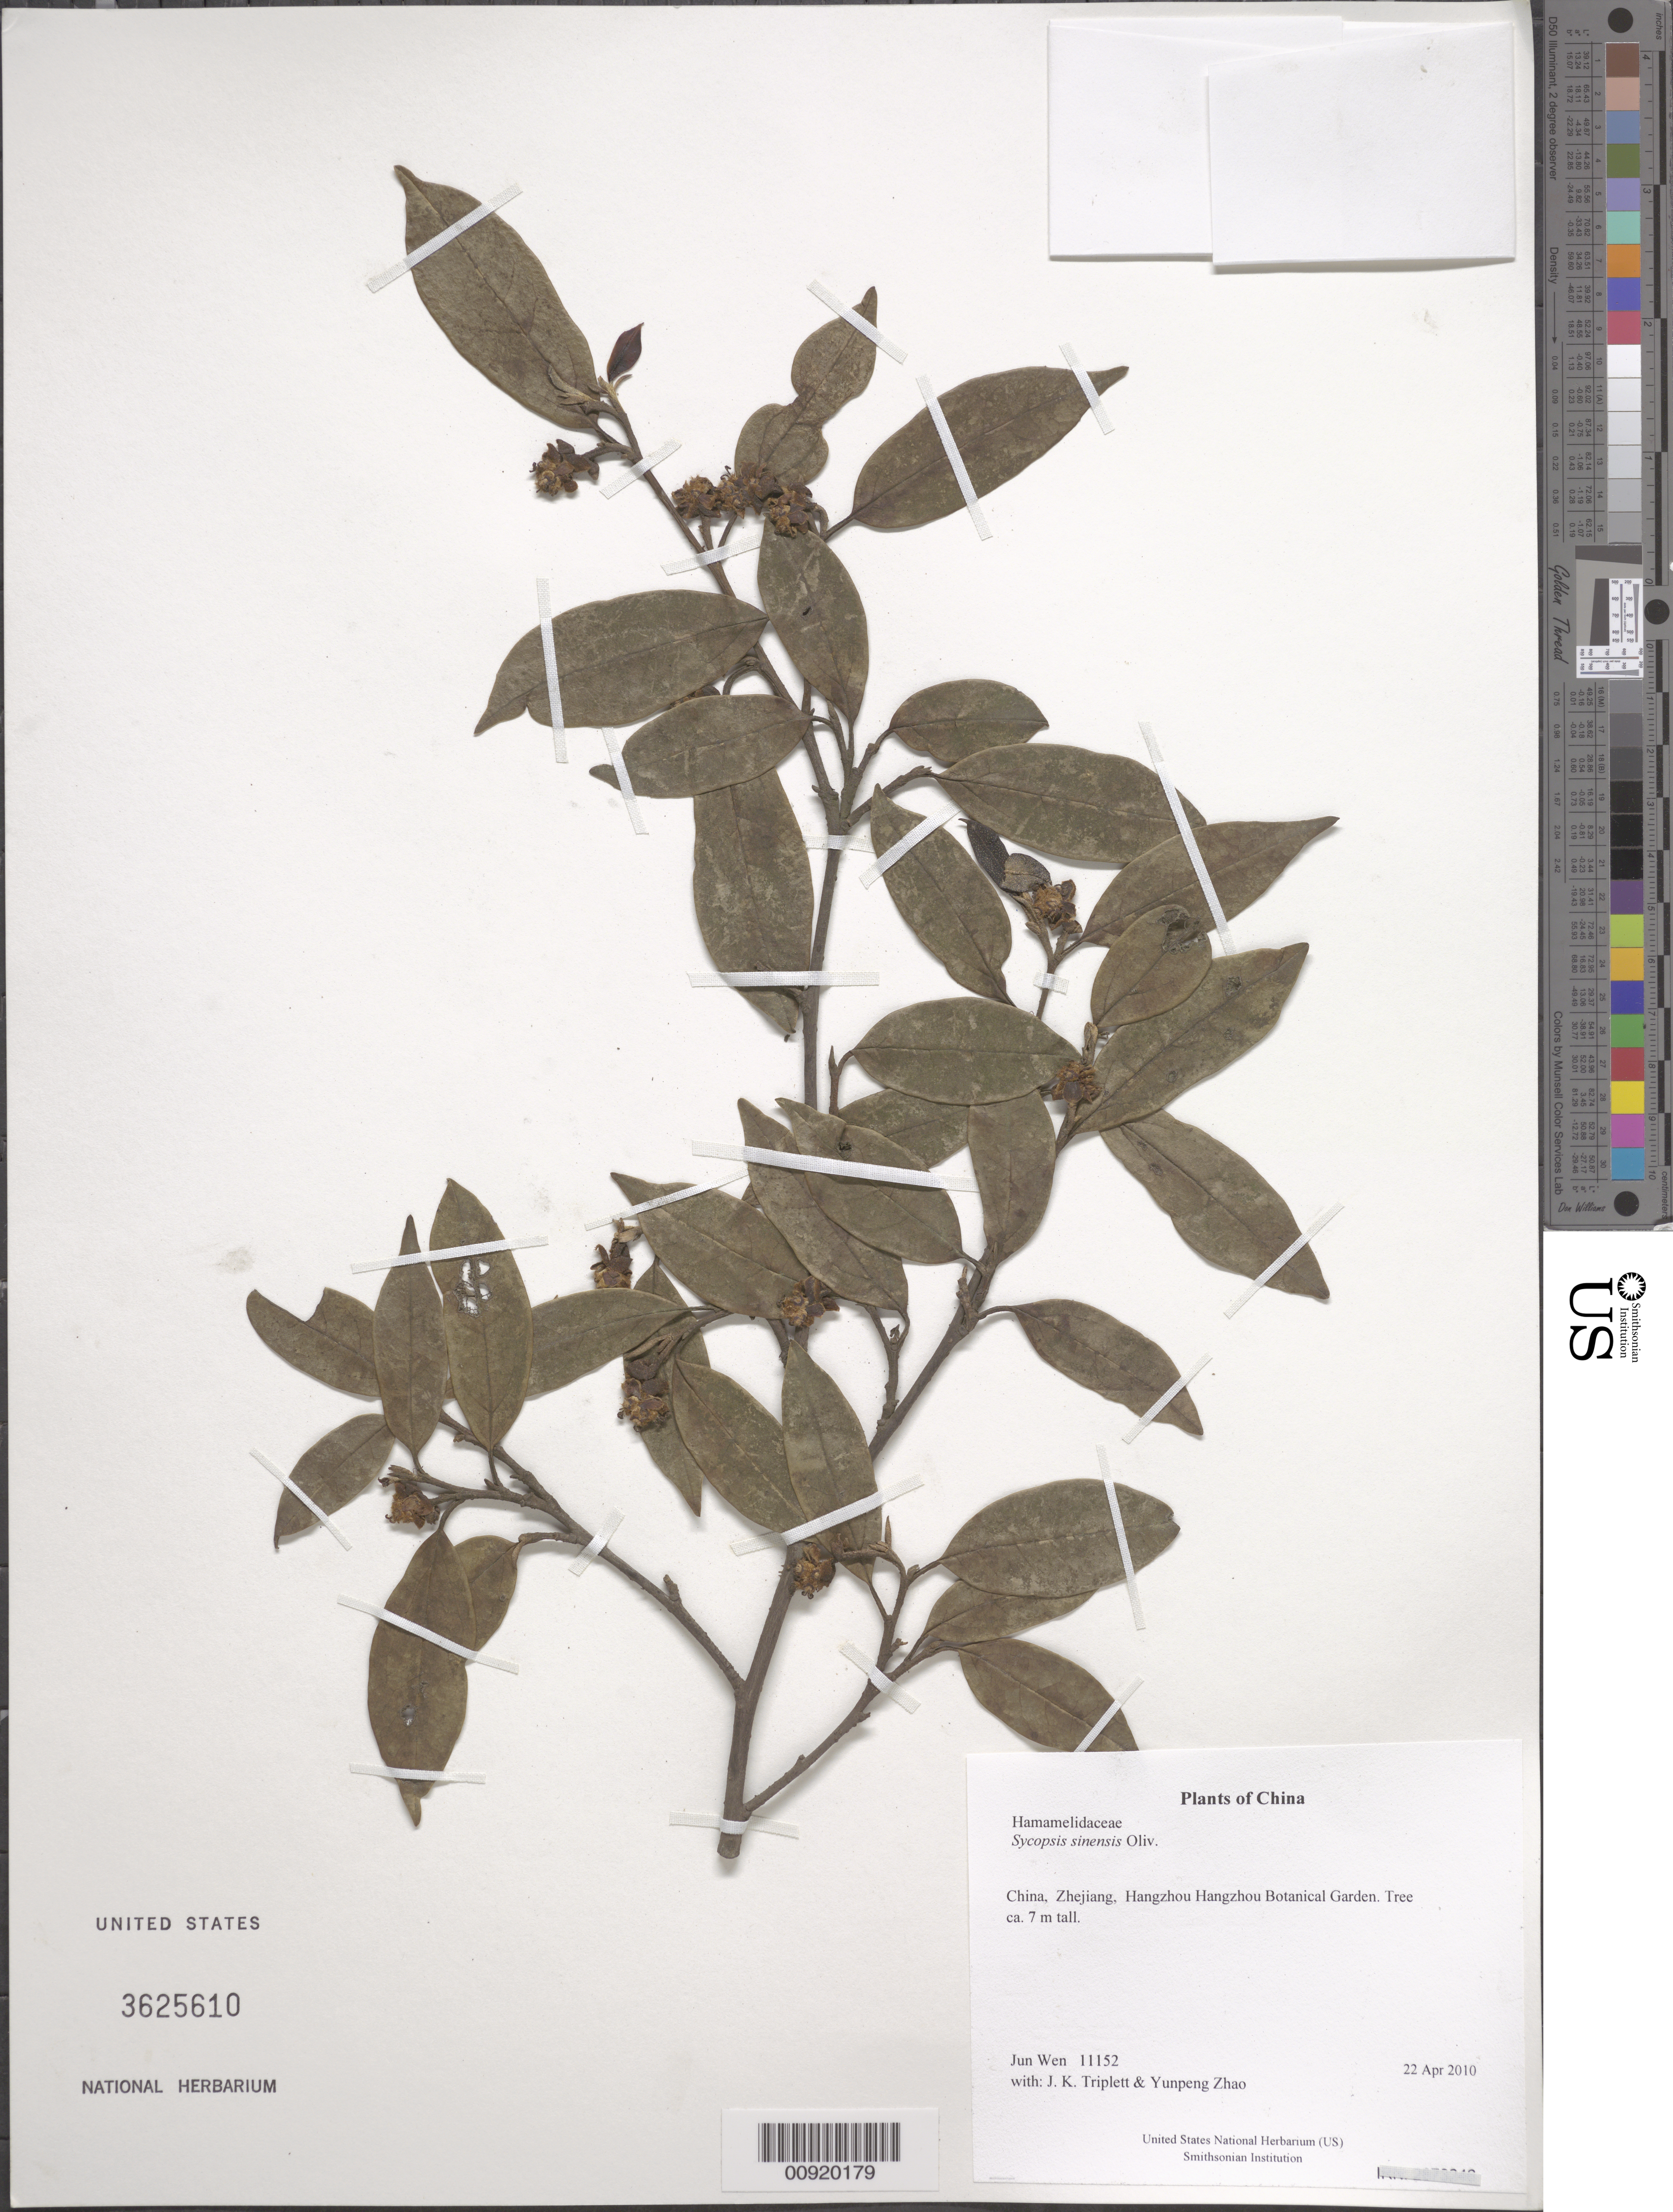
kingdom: Plantae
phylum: Tracheophyta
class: Magnoliopsida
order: Saxifragales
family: Hamamelidaceae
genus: Sycopsis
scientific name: Sycopsis sinensis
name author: Oliv.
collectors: J. Wen, J. K. Triplett & Yunpeng Zhao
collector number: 11152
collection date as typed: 22 Apr 2010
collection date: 2010-04-22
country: China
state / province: Zhejiang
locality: Hangzhou Hangzhou Botanical Garden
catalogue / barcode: US 3625610